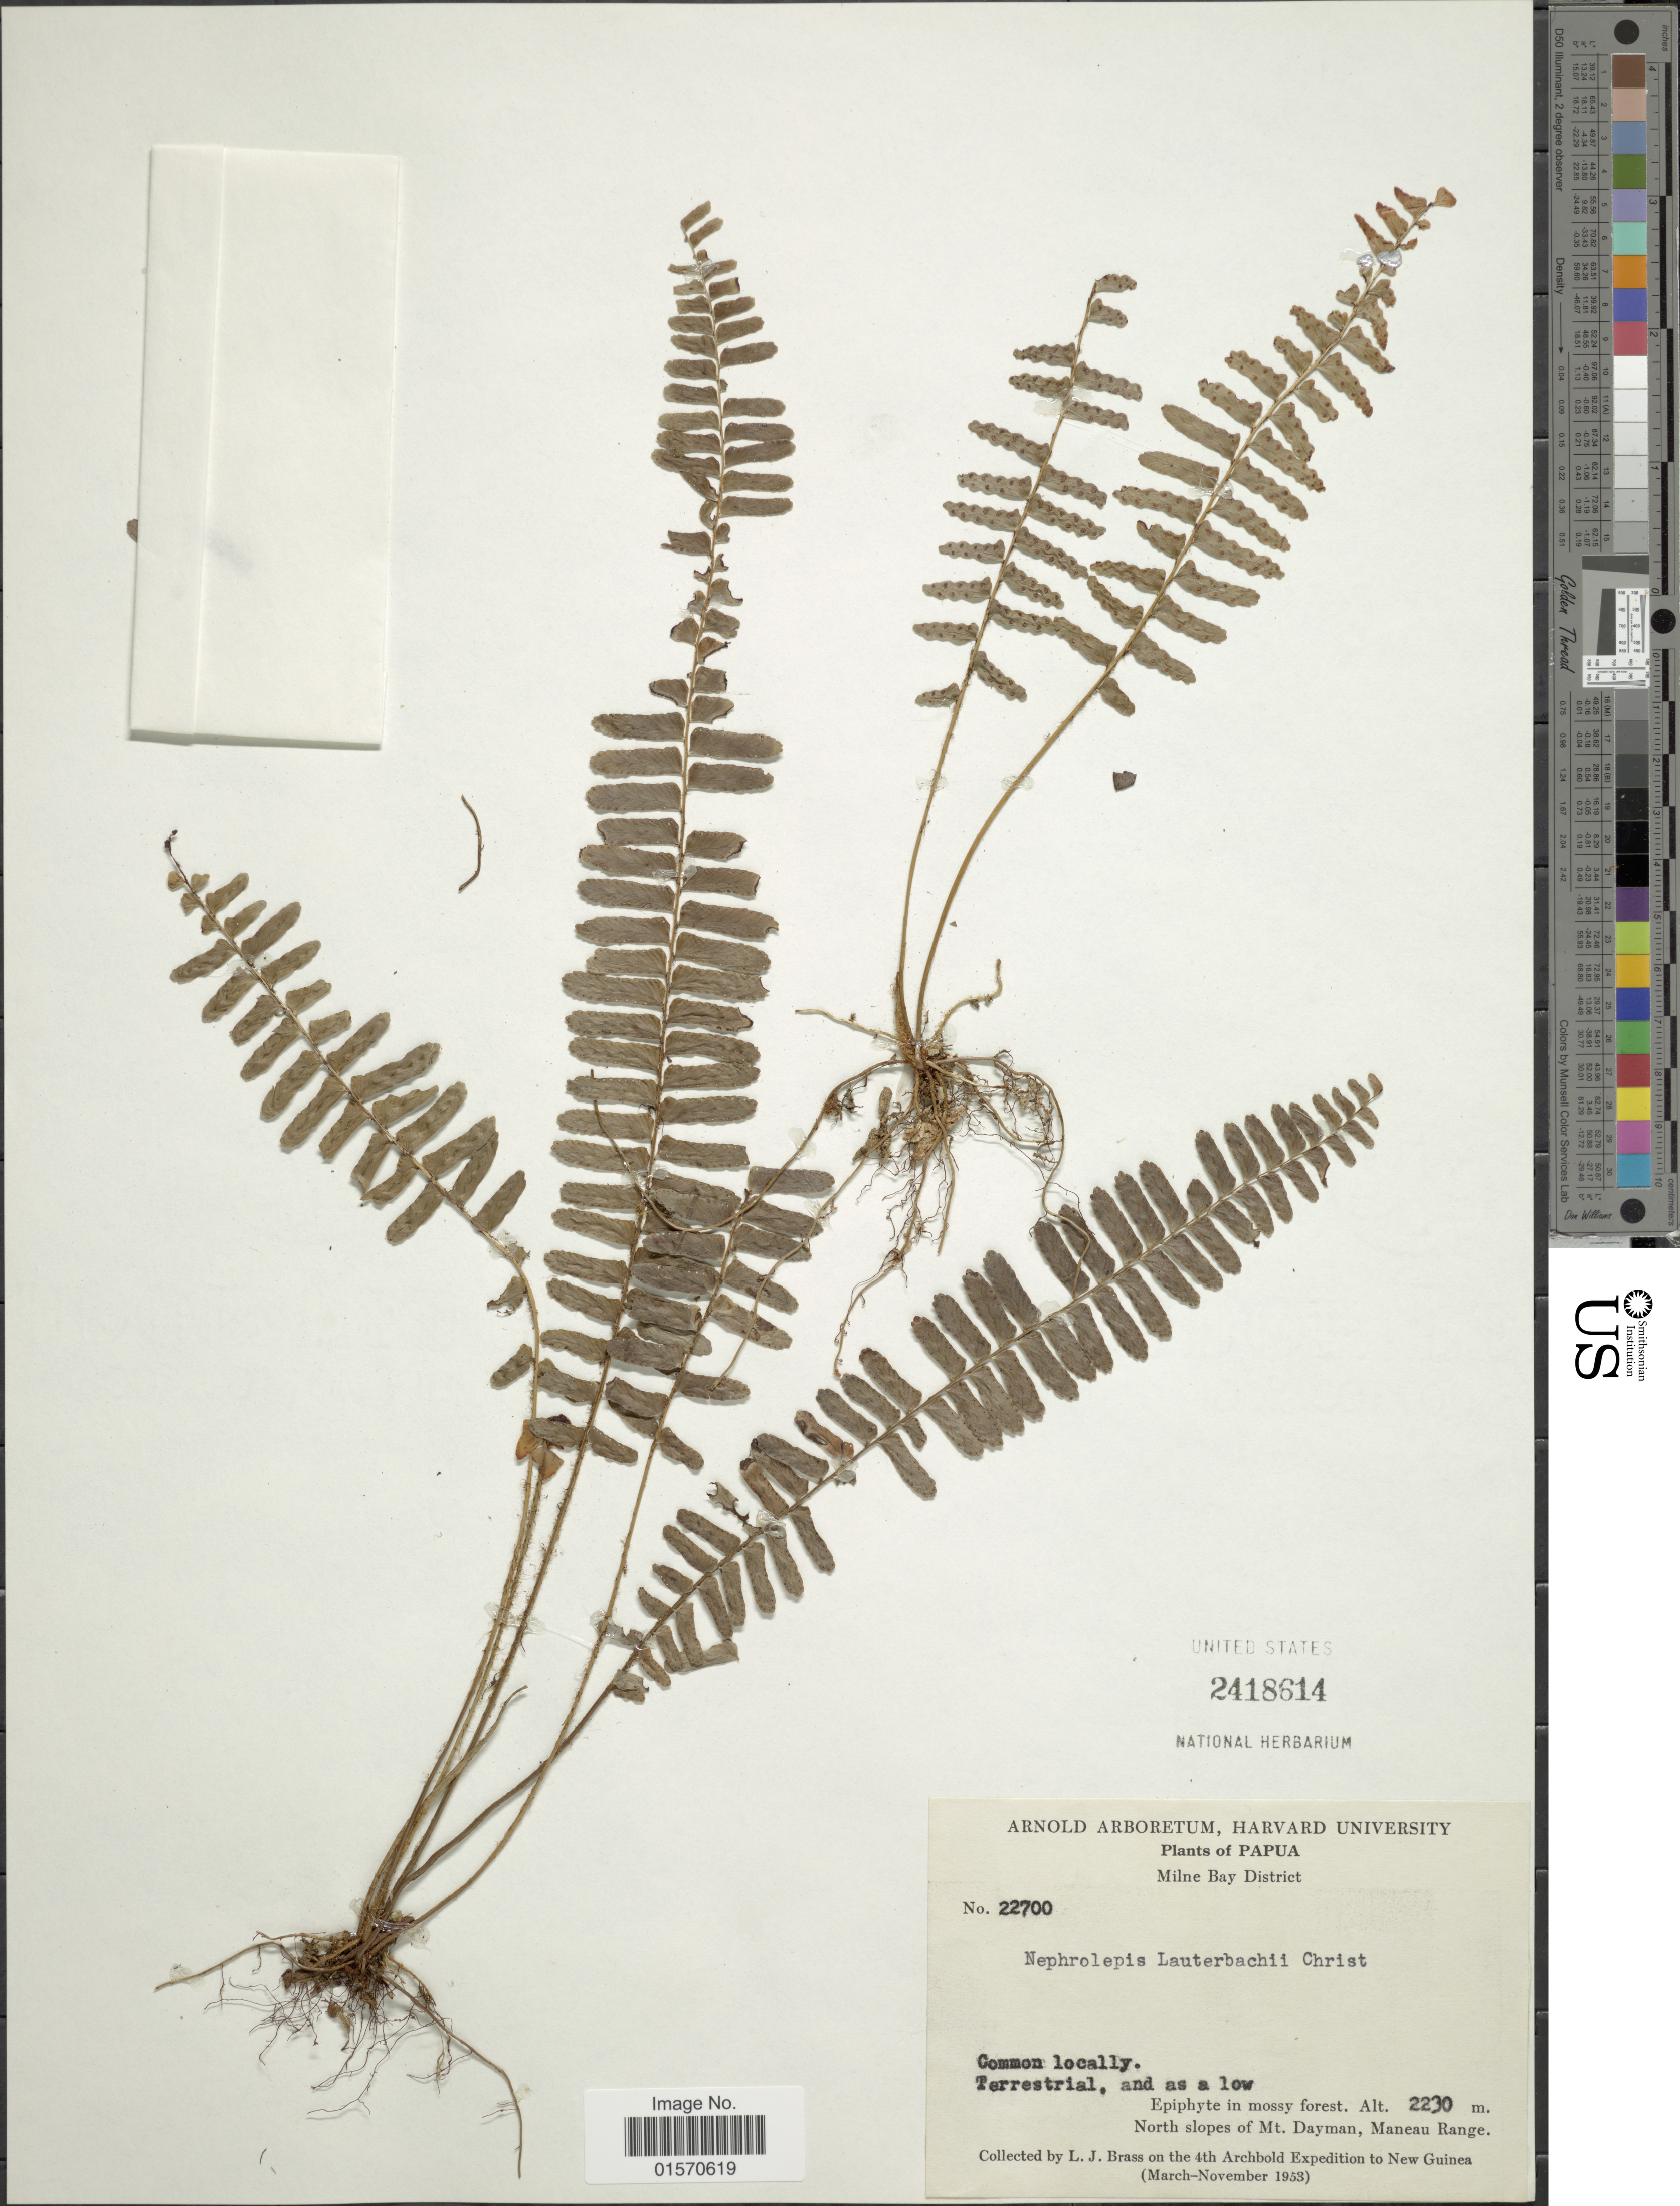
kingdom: Plantae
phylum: Tracheophyta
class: Polypodiopsida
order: Polypodiales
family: Nephrolepidaceae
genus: Nephrolepis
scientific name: Nephrolepis lauterbachii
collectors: L. J. Brass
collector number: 22700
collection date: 1953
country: Papua New Guinea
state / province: Milne Bay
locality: Papua. North slopes of Mt. Dayman, Maneau Range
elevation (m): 2230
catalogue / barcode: US 2418614